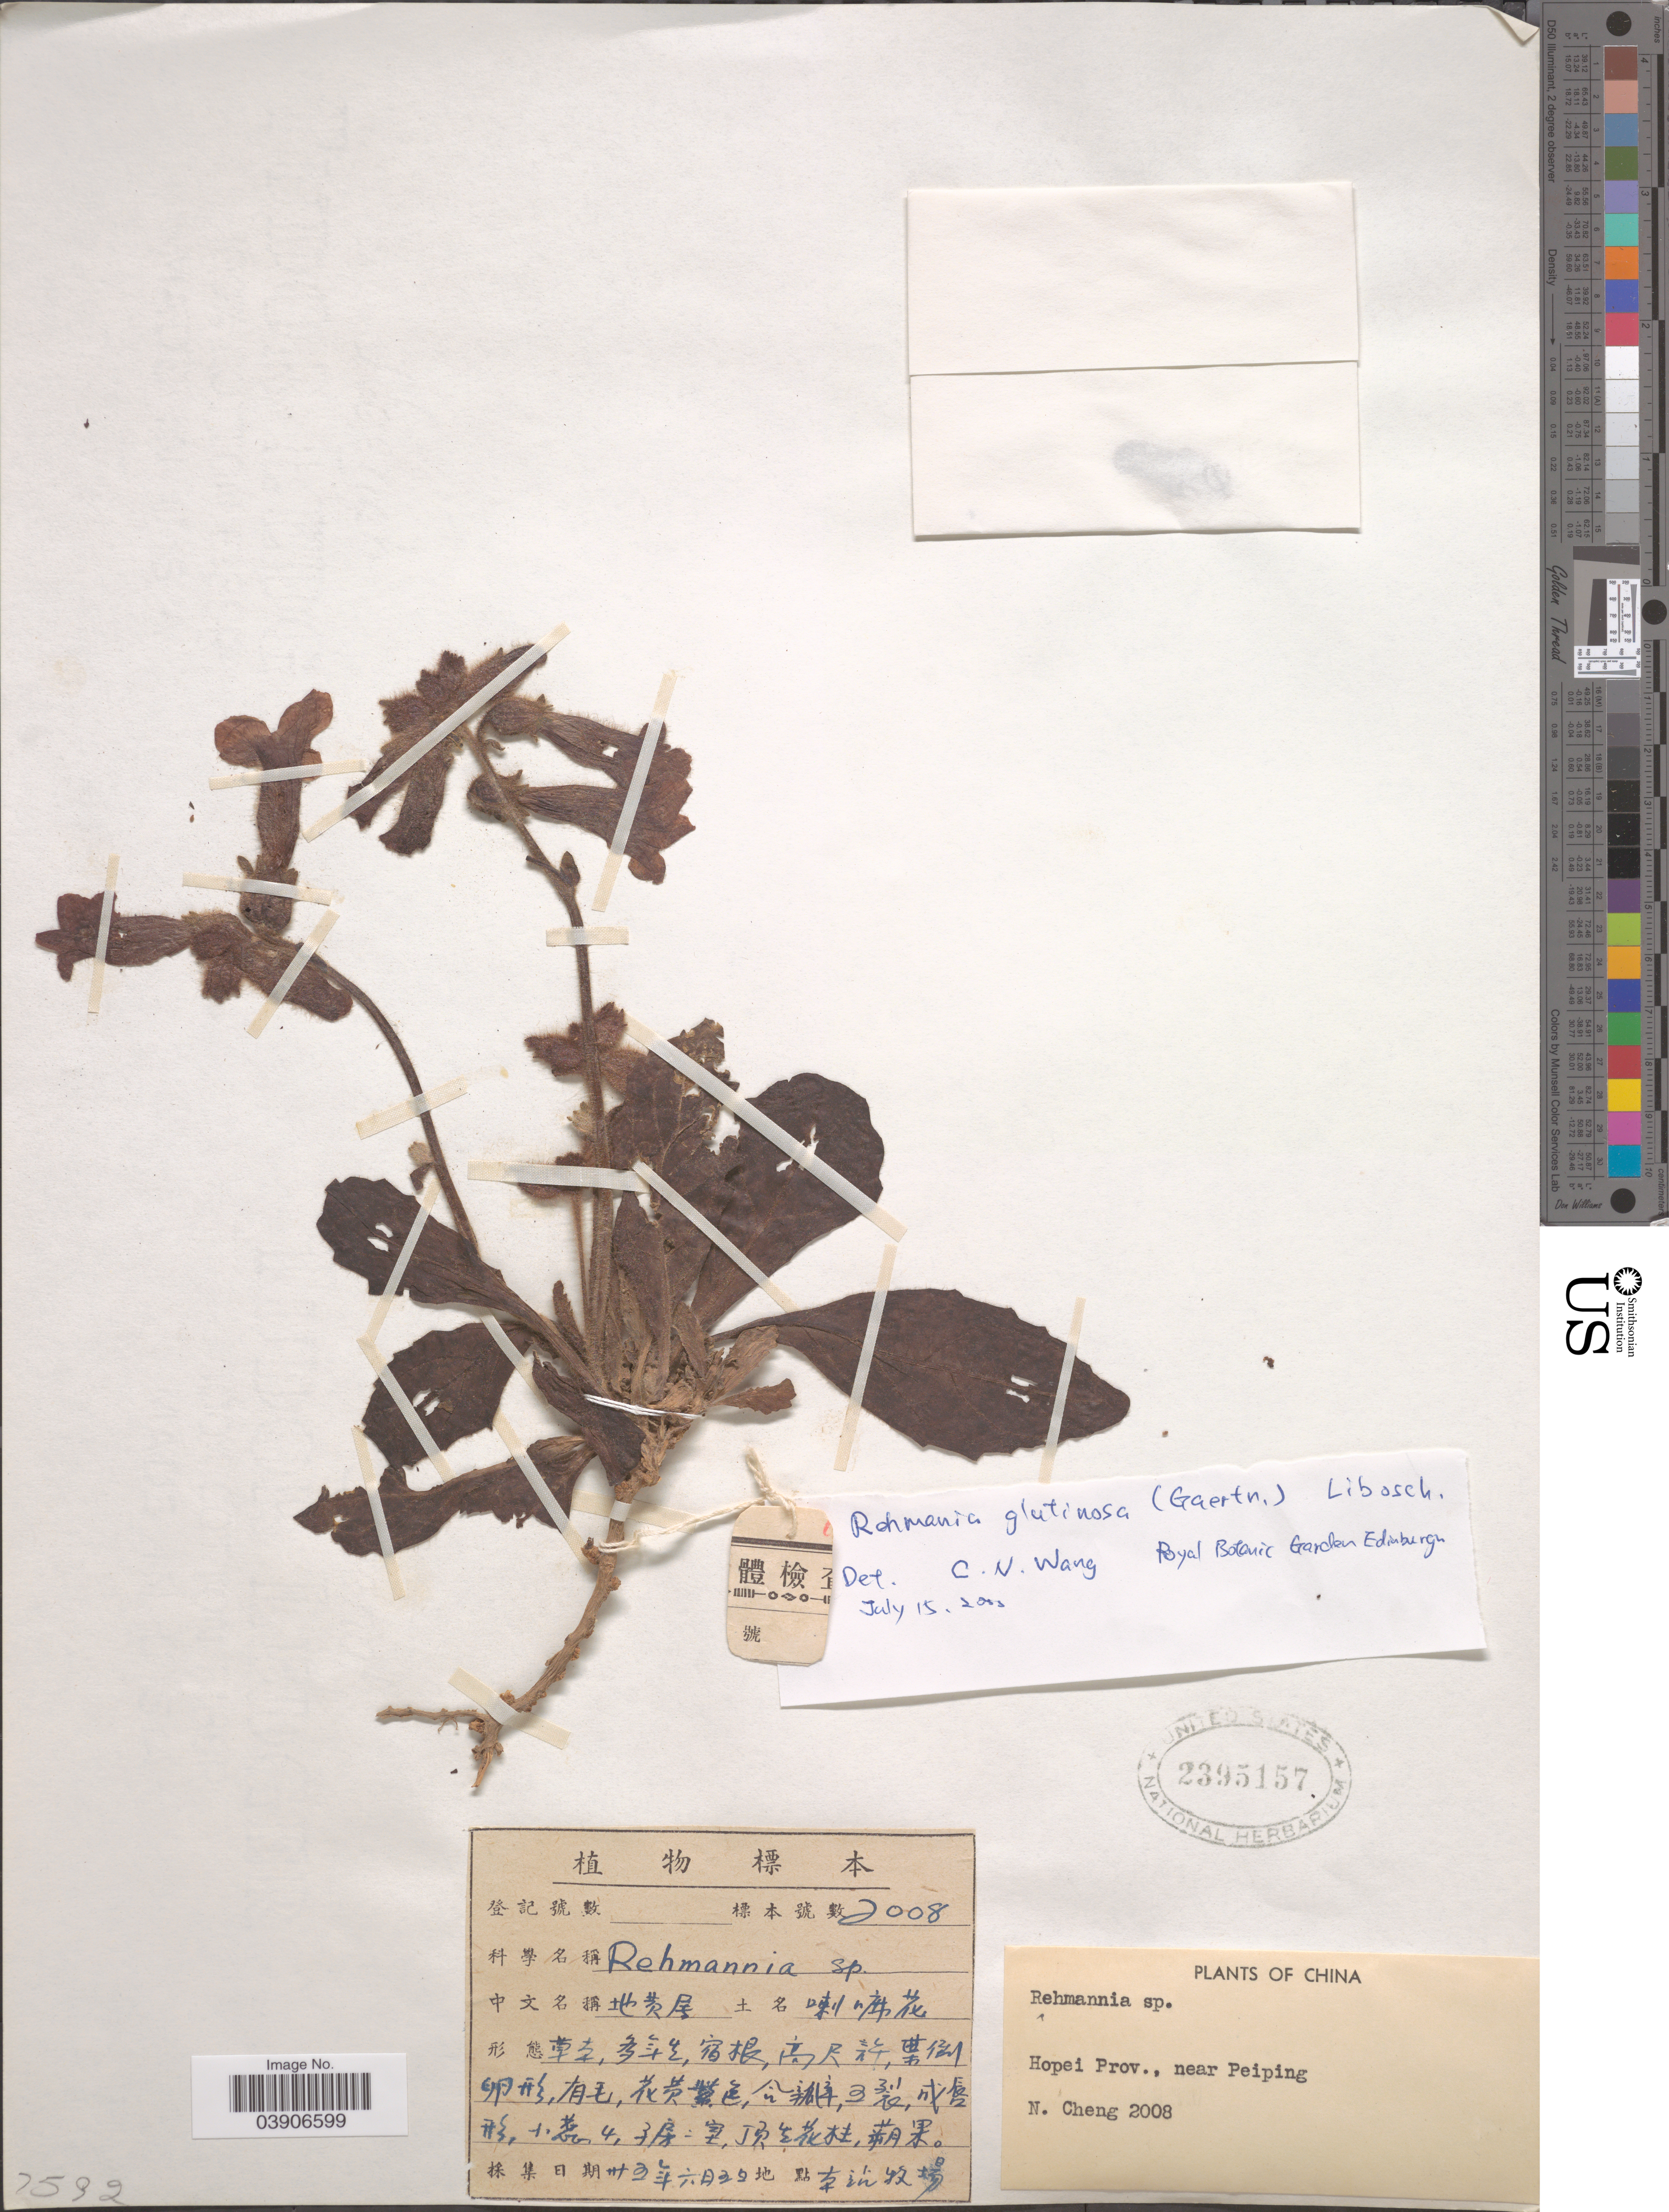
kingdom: Plantae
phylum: Tracheophyta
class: Magnoliopsida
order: Lamiales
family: Rehmanniaceae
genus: Rehmannia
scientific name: Rehmannia glutinosa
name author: (Gaertn.) DC.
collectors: N. Cheng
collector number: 2008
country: China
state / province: Hebei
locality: Hopei Prov., near Peiping.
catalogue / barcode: US 2395157